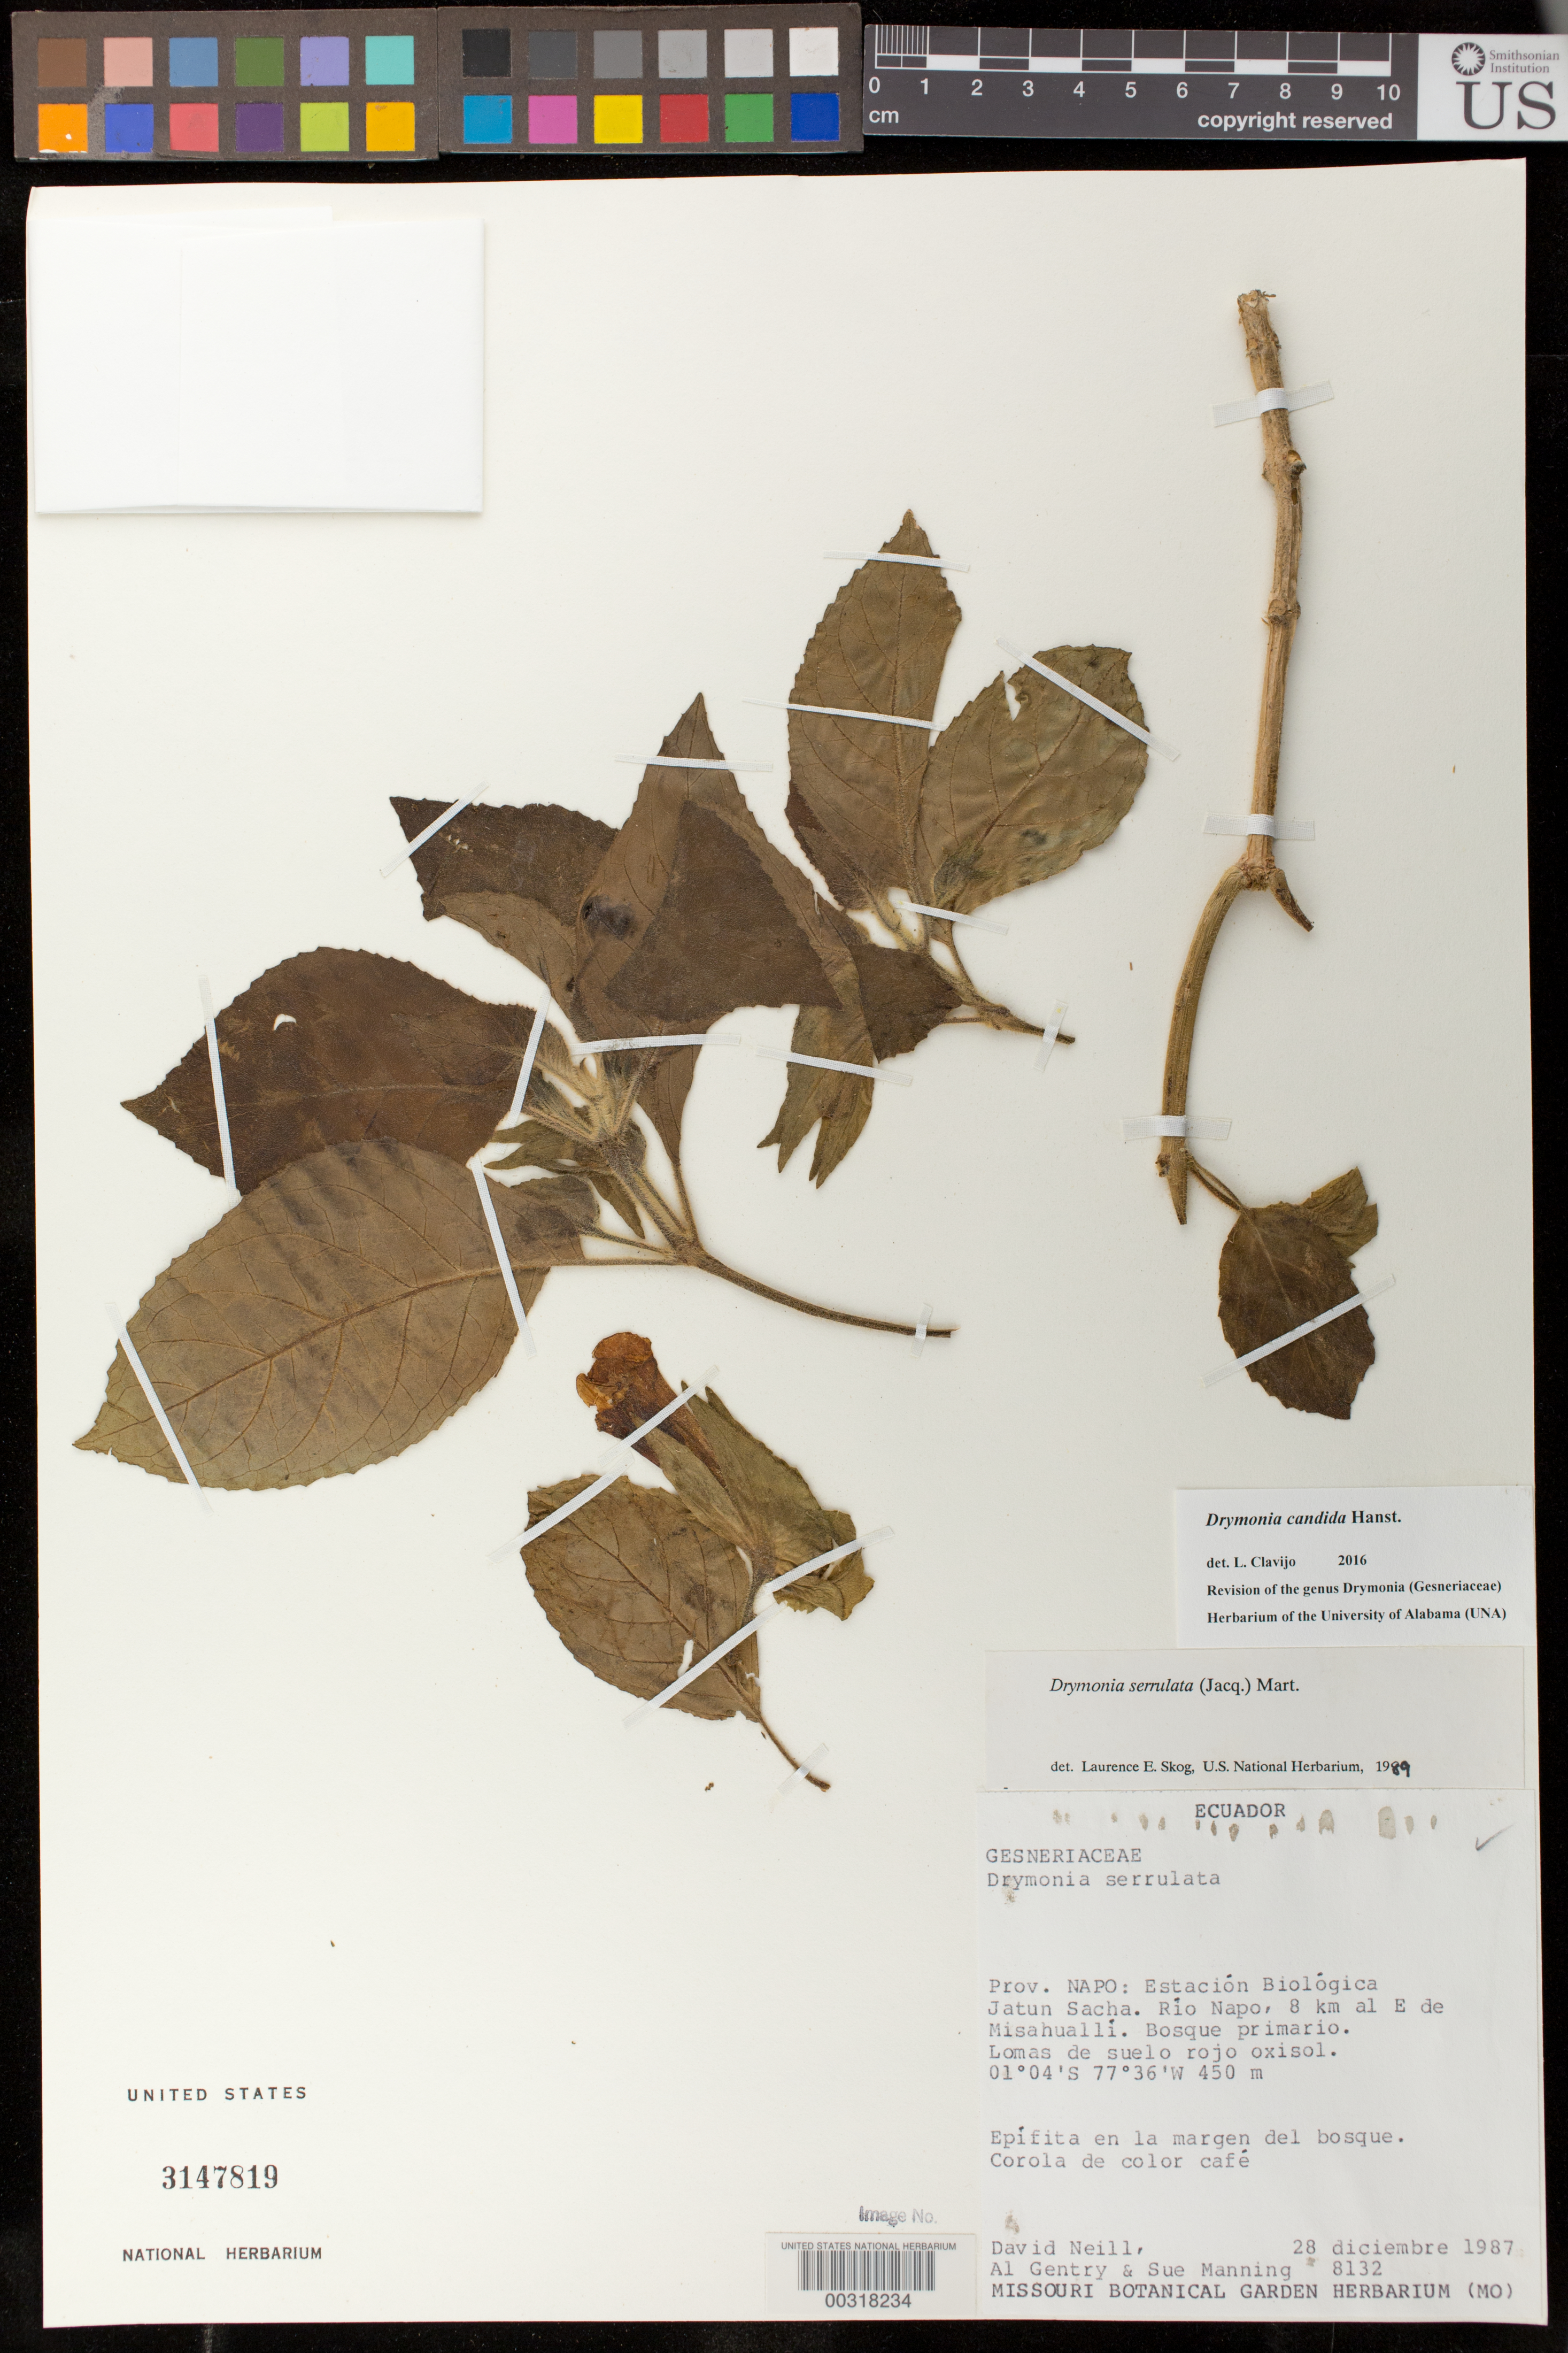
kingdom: Plantae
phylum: Tracheophyta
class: Magnoliopsida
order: Lamiales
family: Gesneriaceae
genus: Drymonia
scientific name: Drymonia candida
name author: Hanst.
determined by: Clavijo, L.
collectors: D. A. Neill, A. H. Gentry & S. Manning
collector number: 8132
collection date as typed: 28 Dec 1987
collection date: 1987-12-28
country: Ecuador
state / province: Napo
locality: Estacion Biologica Jatun Sacha, Rio Napo, 8 km E of Misahualli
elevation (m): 450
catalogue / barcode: US 3147819